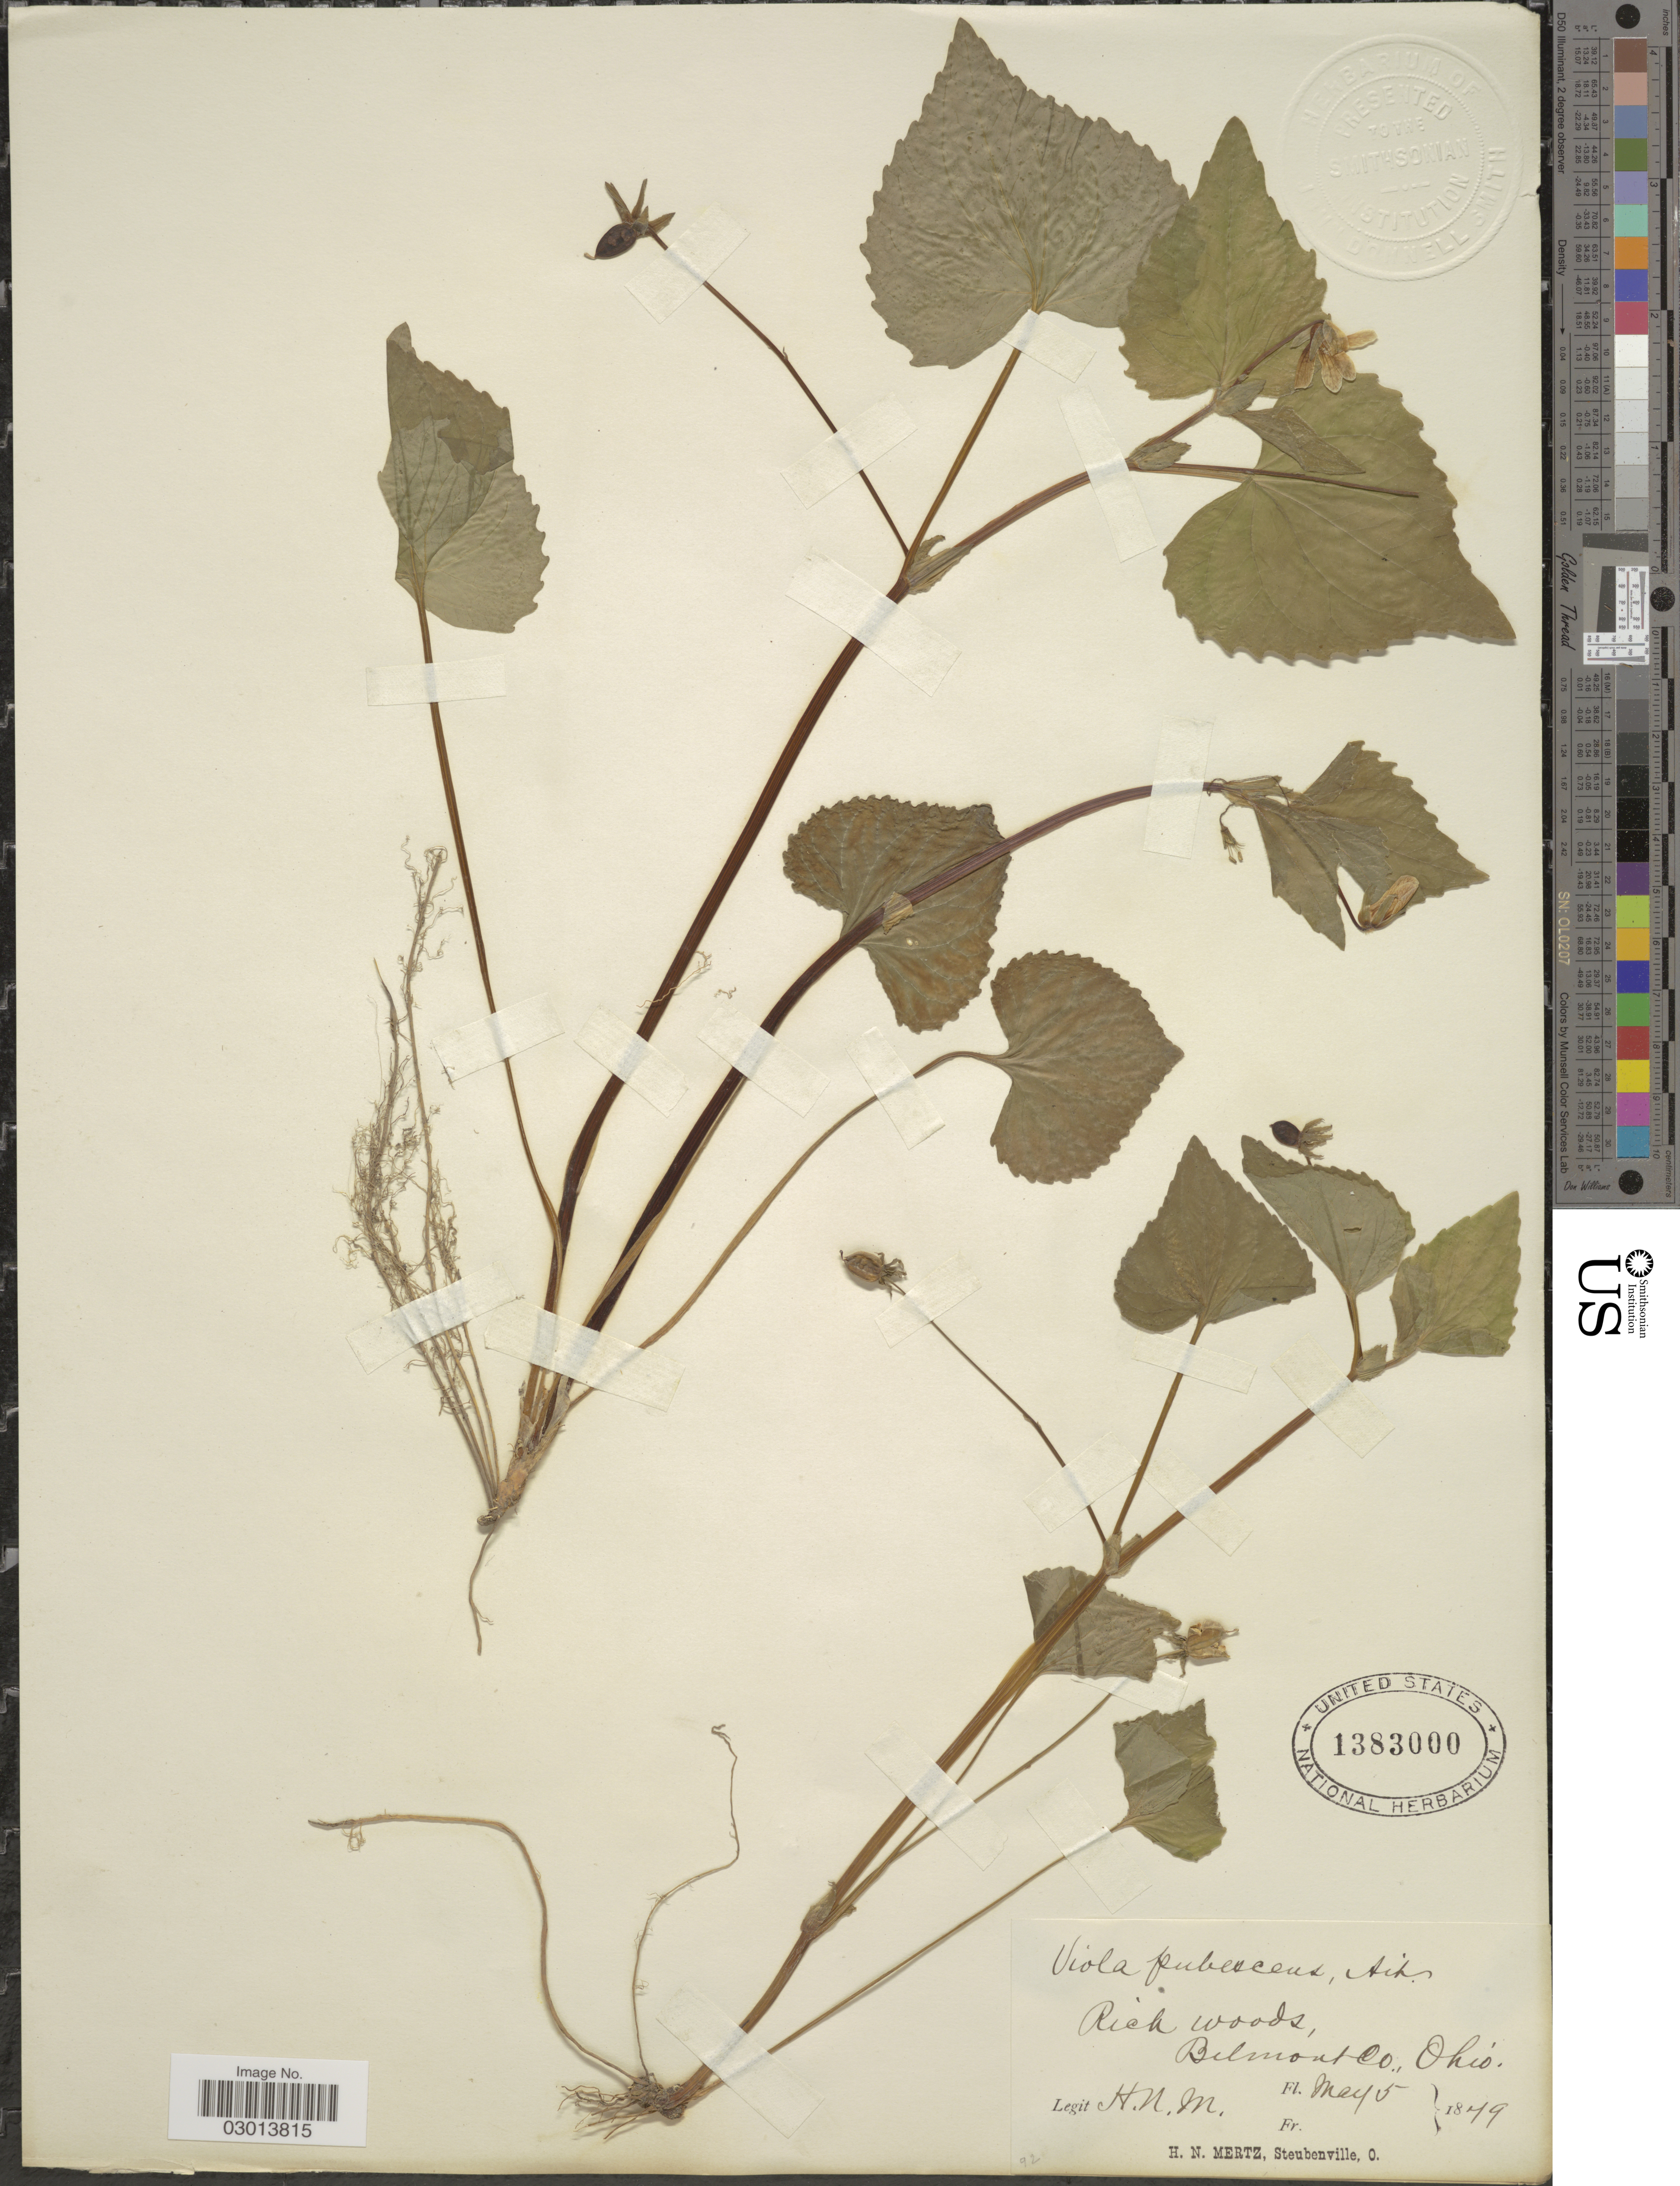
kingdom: Plantae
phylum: Tracheophyta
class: Magnoliopsida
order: Malpighiales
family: Violaceae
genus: Viola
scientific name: Viola pubescens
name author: Aiton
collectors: H. Mertz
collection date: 1849-05-05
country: United States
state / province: Ohio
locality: Belmont Co.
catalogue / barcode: US 1383000